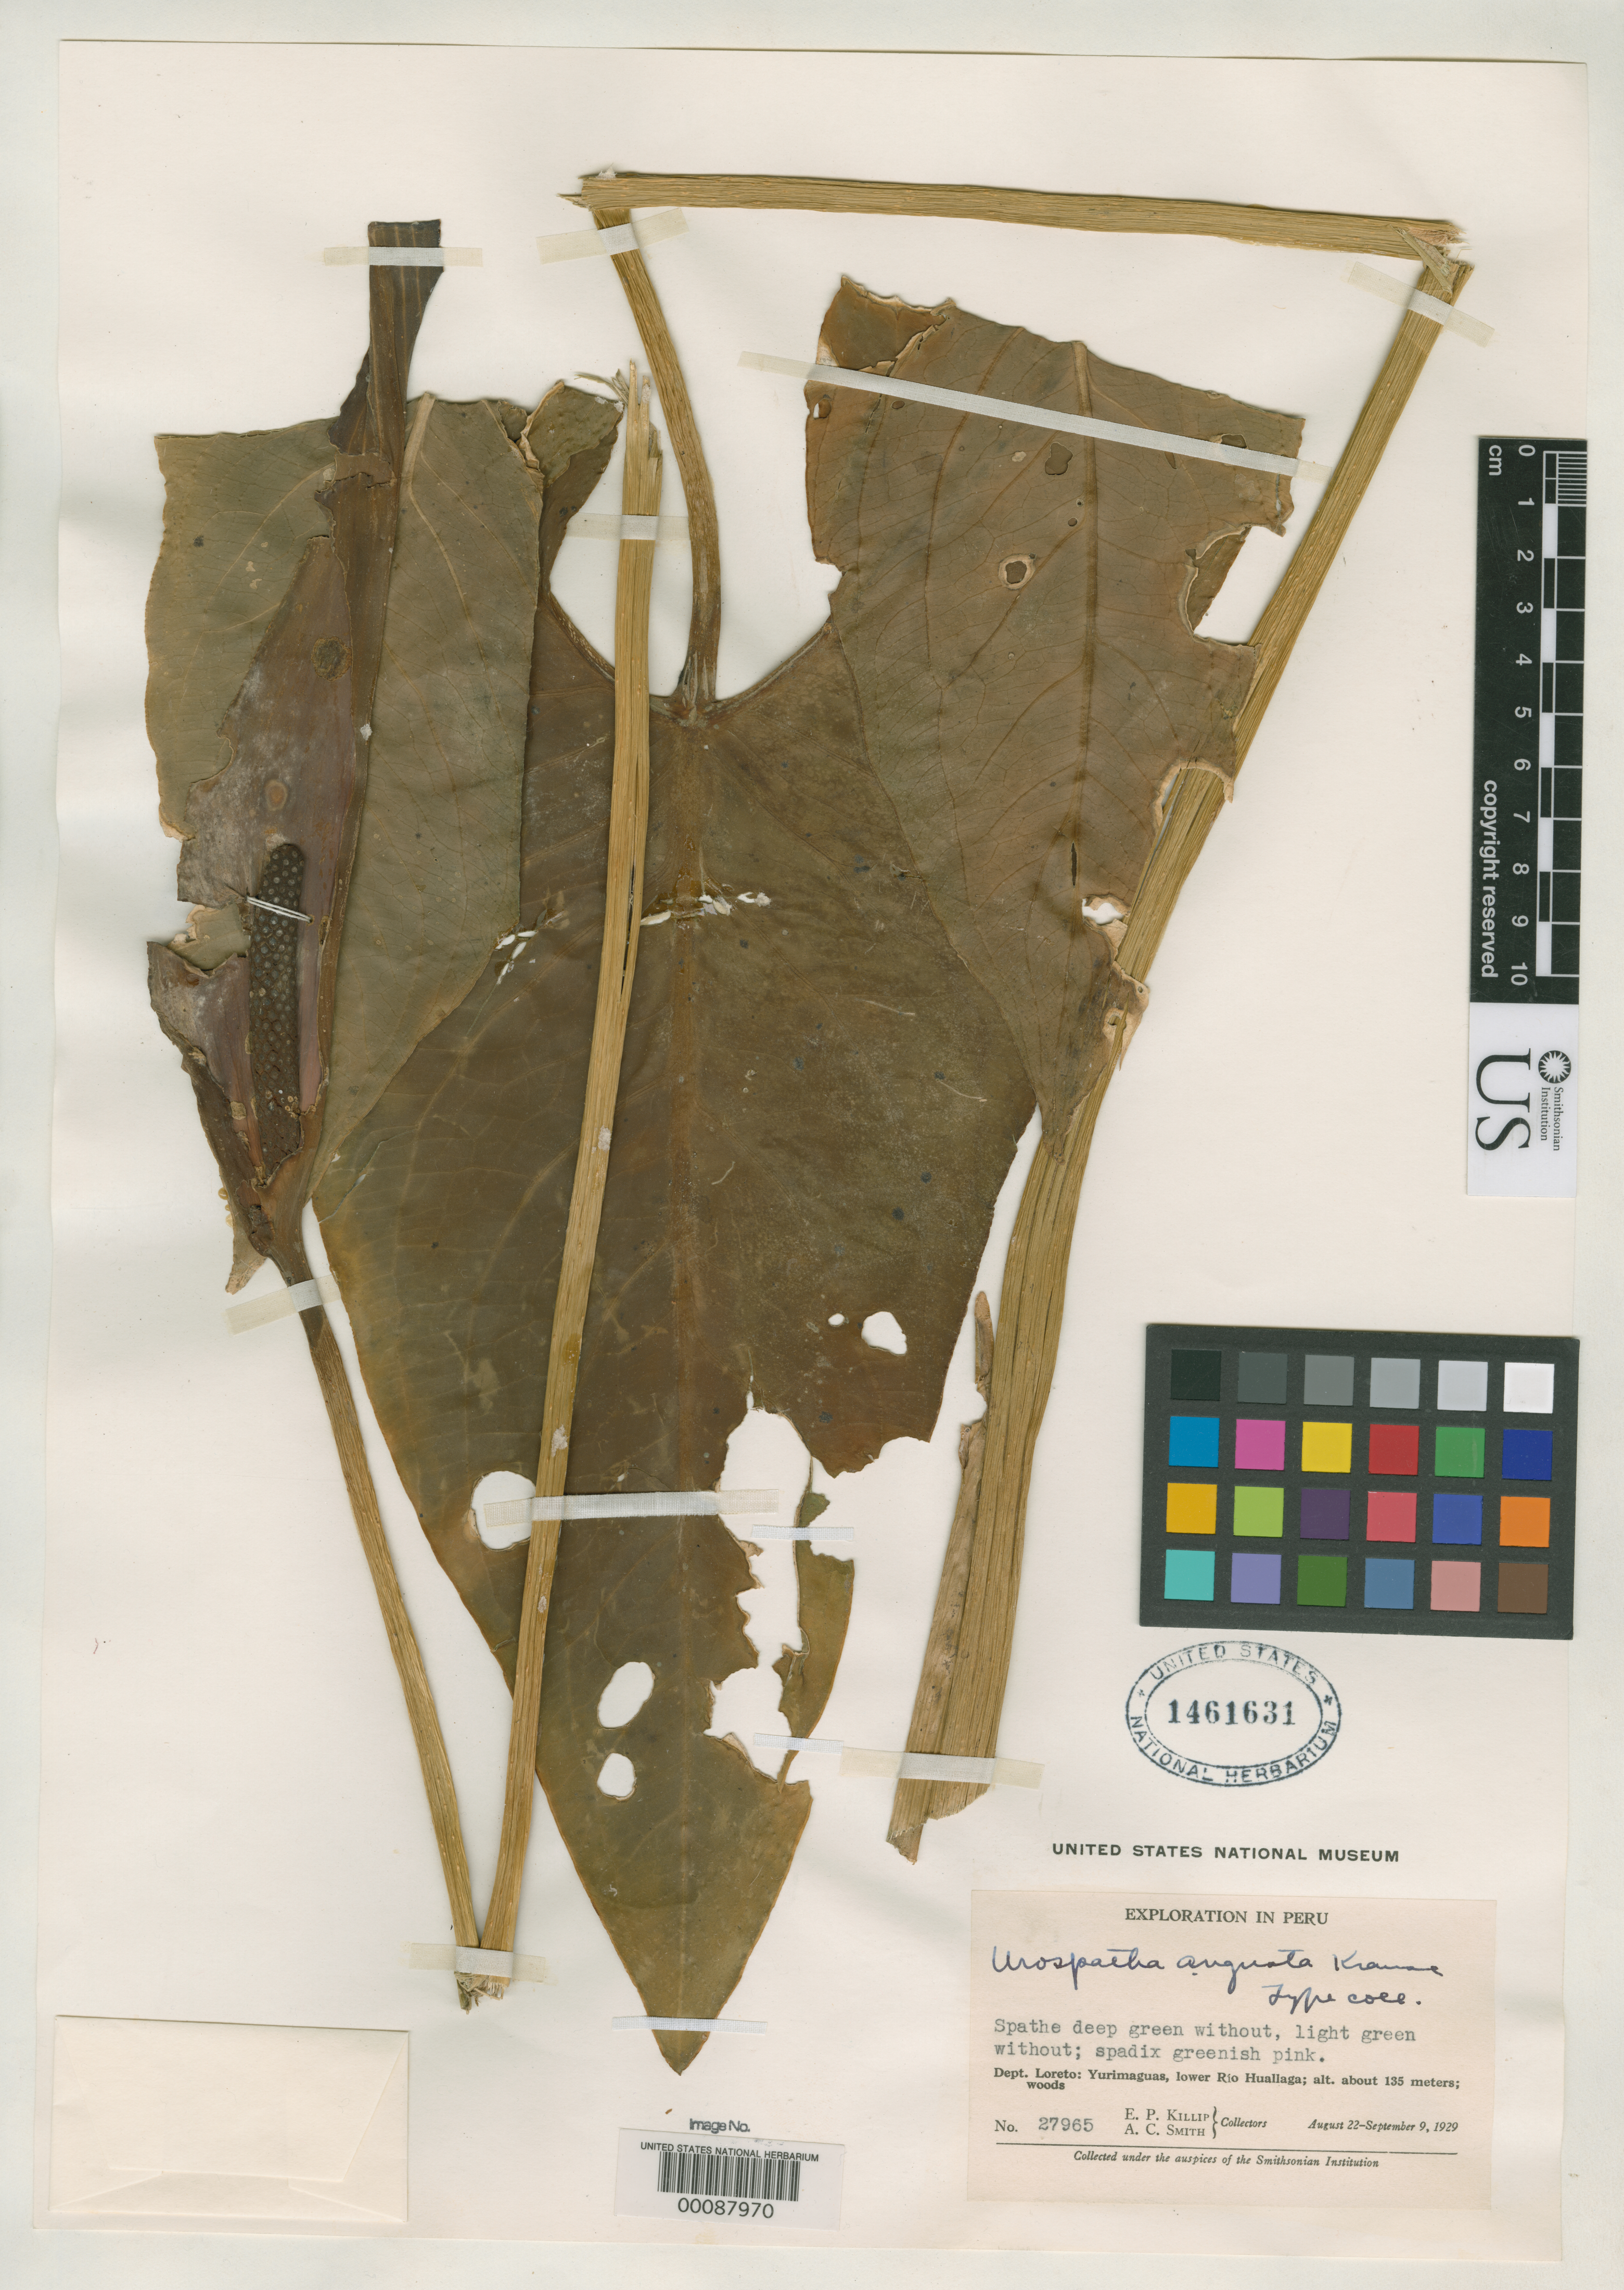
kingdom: Plantae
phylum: Tracheophyta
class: Liliopsida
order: Alismatales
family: Araceae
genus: Urospatha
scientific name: Urospatha angusta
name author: K. Krause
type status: Isotype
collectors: E. P. Killip & A. C. Smith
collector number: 27965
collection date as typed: Sep 1929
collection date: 1929-09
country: Peru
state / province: Loreto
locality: Yurimaguas, Rio Huallaga.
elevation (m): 135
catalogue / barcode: US 1461631